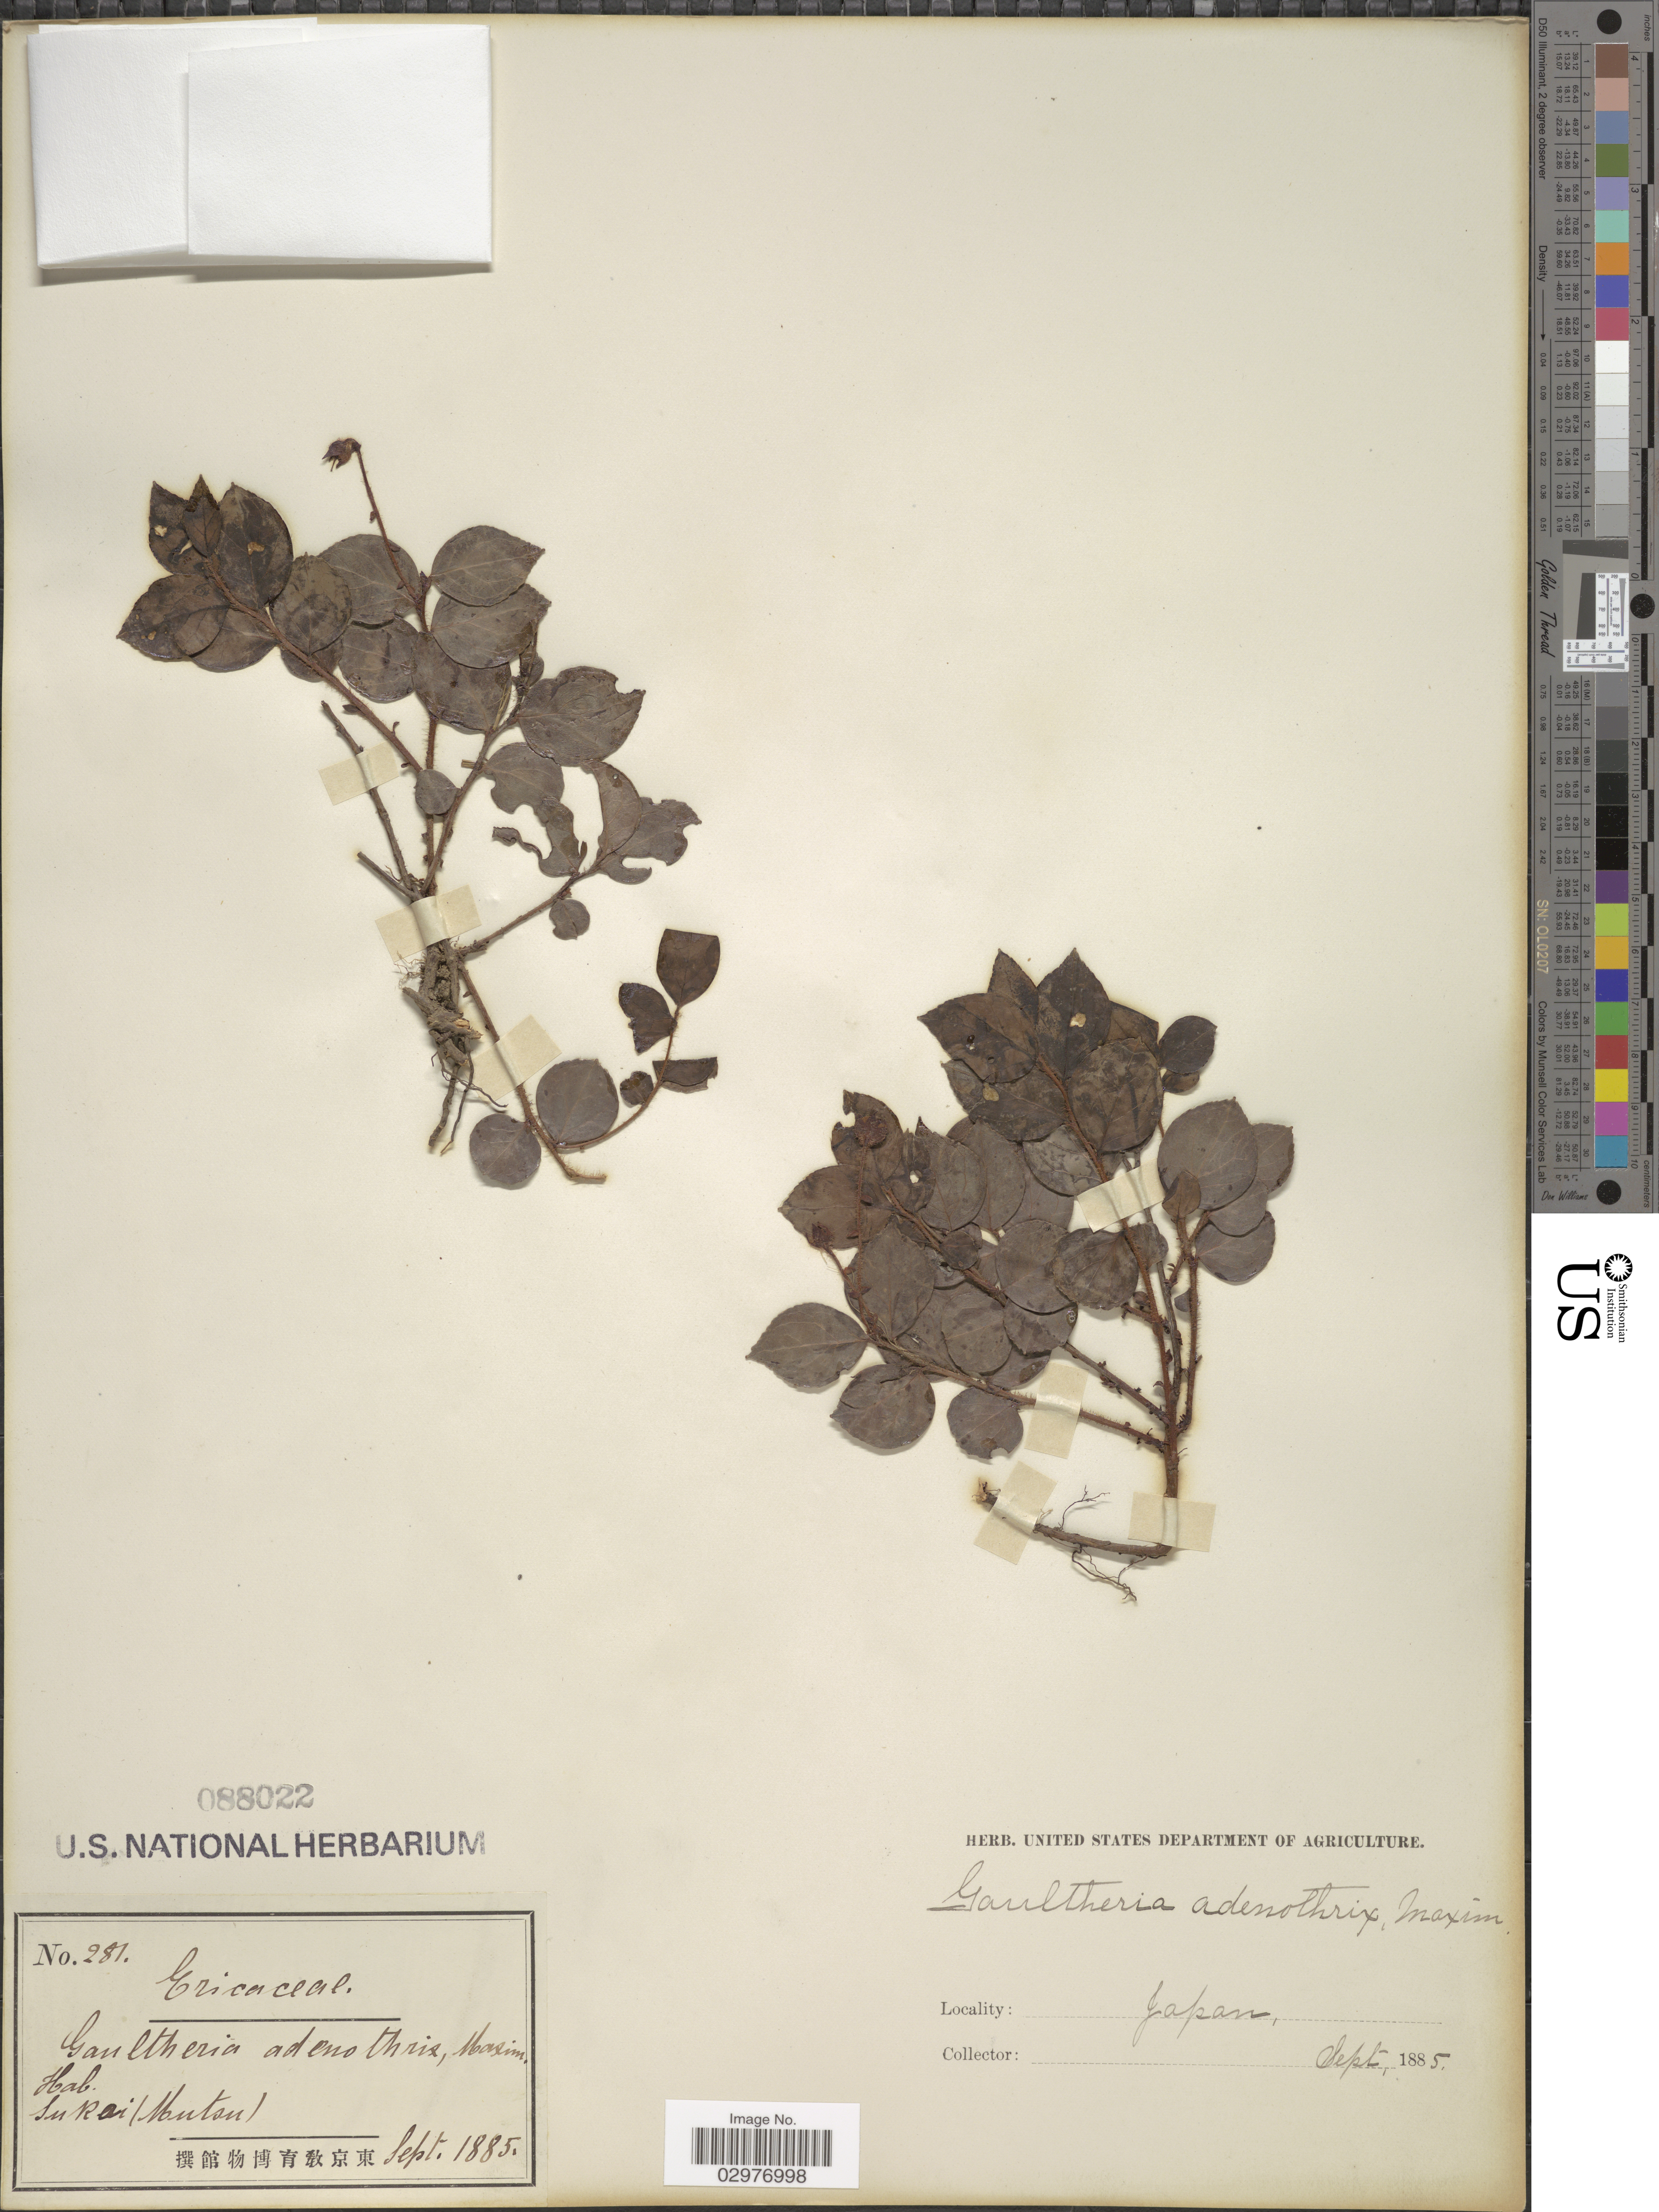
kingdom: Plantae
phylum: Tracheophyta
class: Magnoliopsida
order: Ericales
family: Ericaceae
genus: Gaultheria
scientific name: Gaultheria adenothrix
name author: (Miq.) Maxim.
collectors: Facchini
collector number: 281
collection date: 1885-09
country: Japan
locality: Sukai (Mutsu).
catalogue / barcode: US 88022